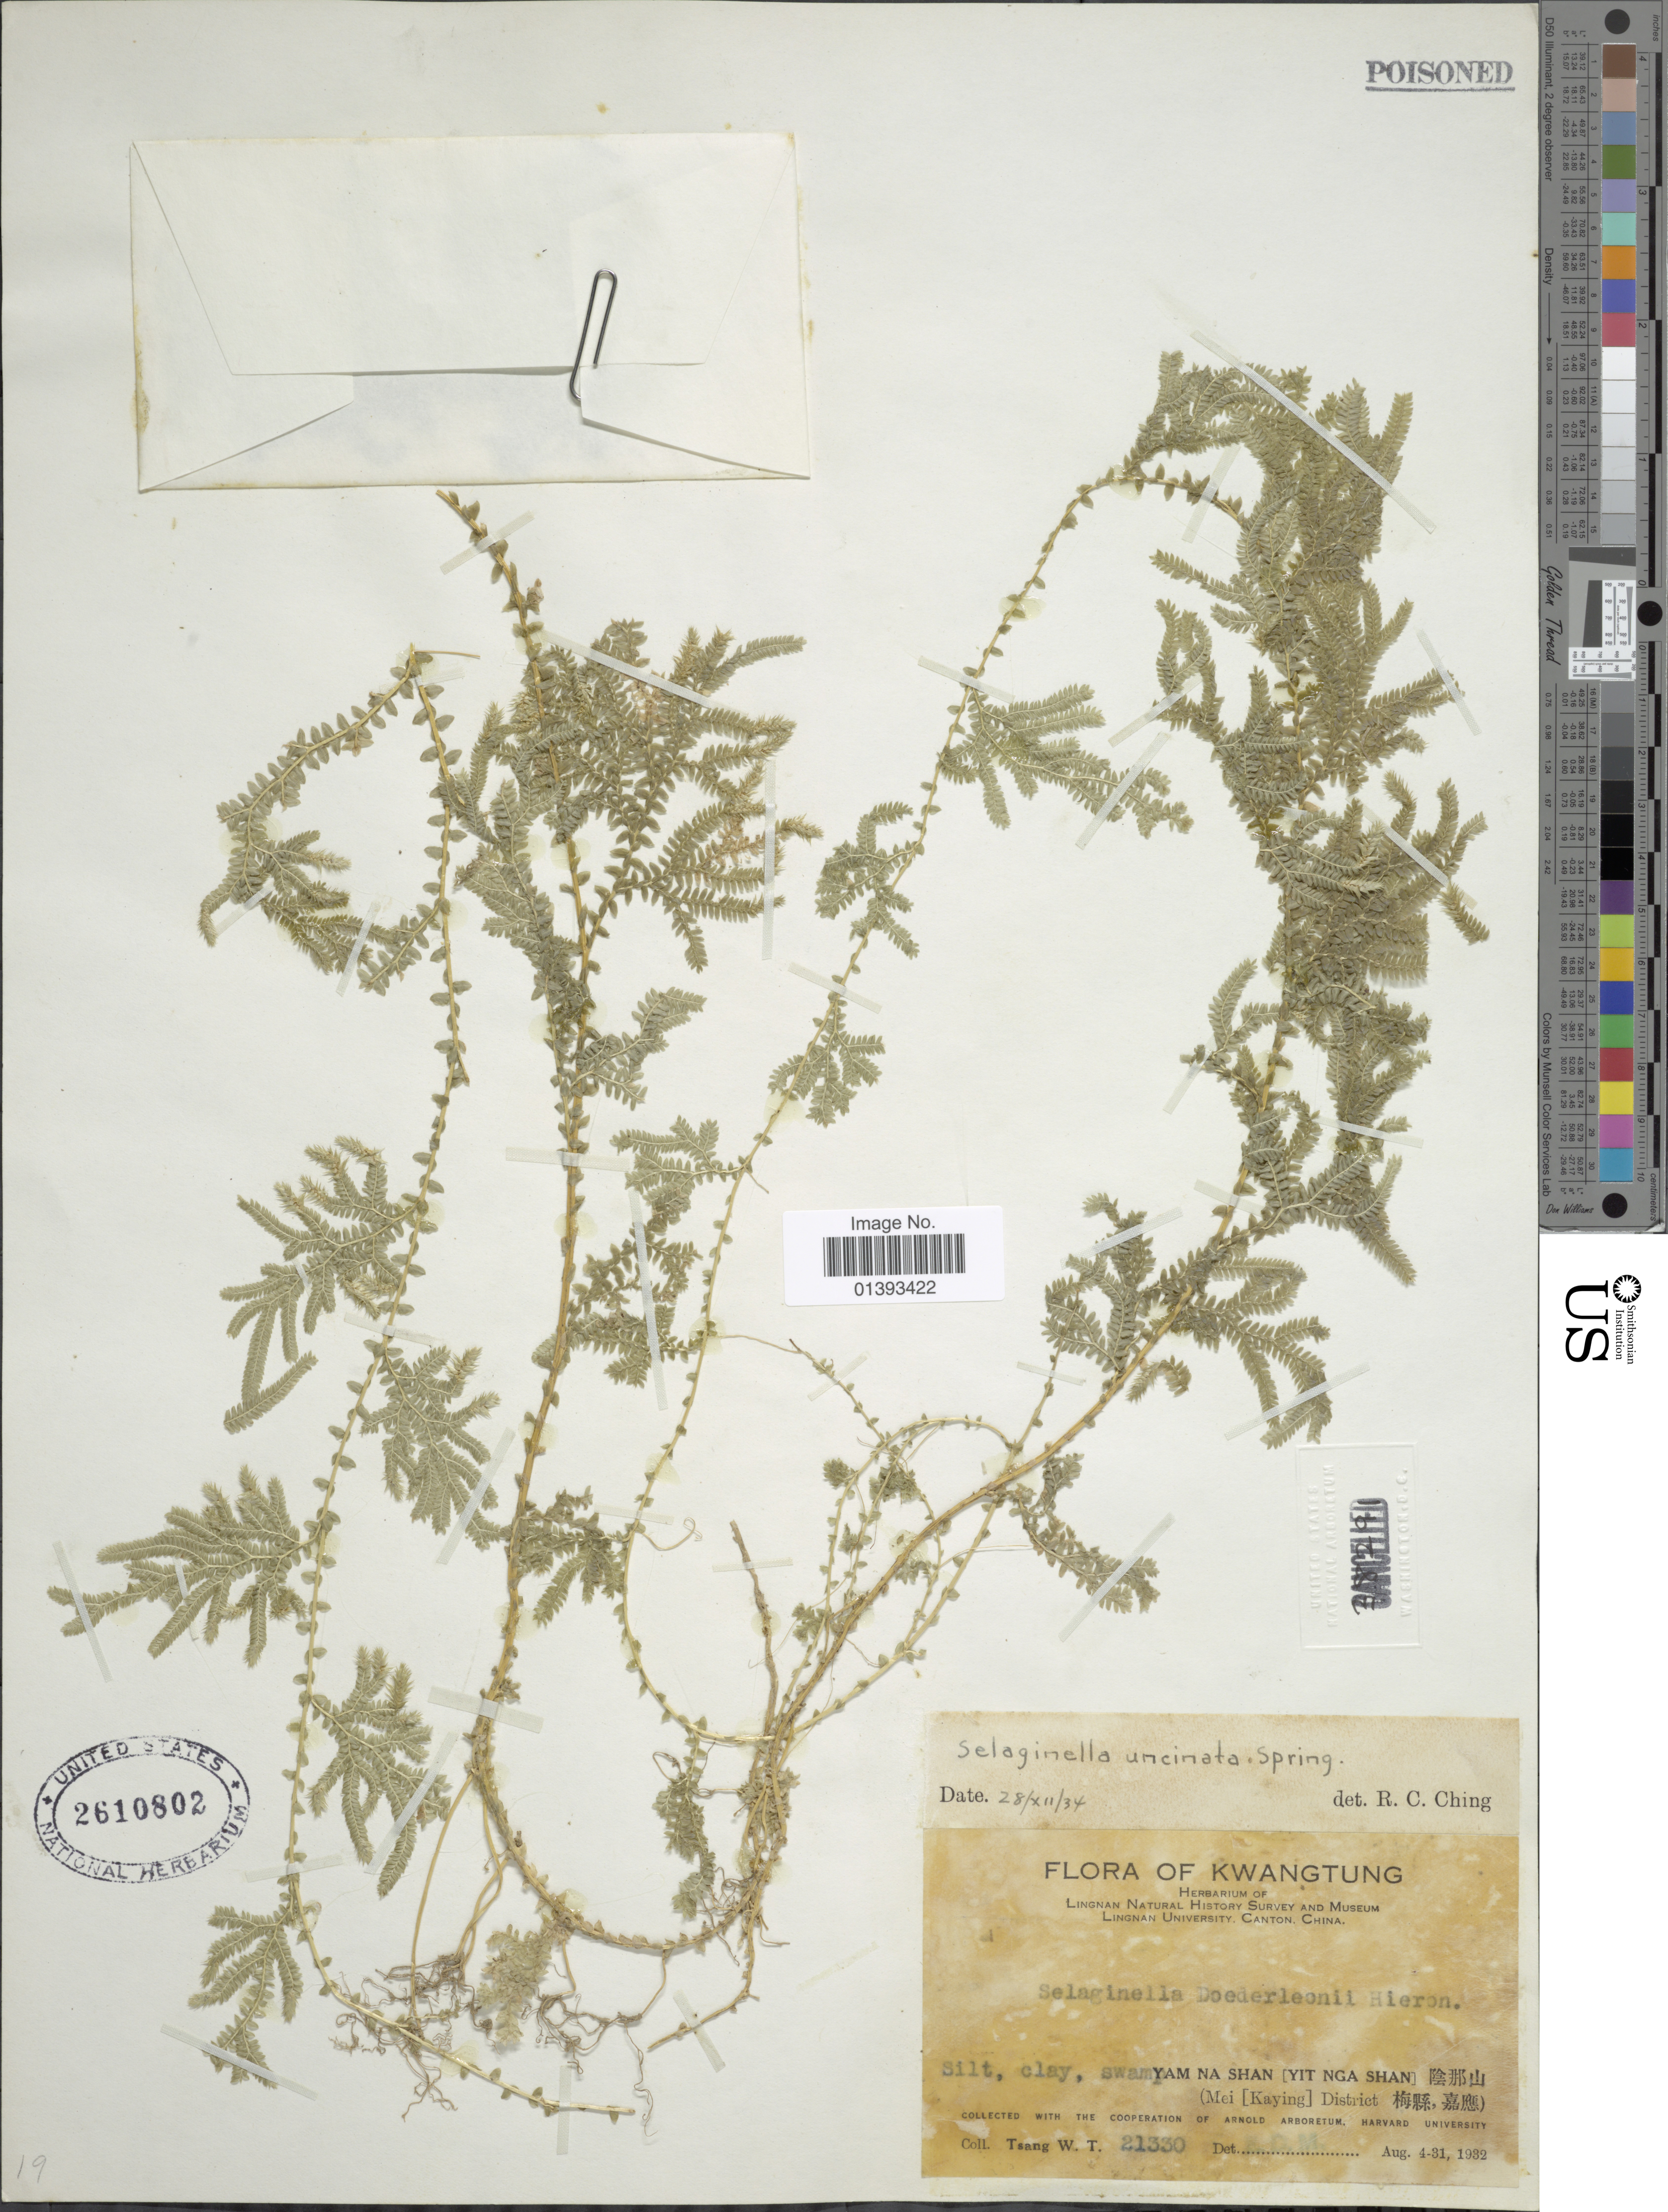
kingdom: Plantae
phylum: Tracheophyta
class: Lycopodiopsida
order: Selaginellales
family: Selaginellaceae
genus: Selaginella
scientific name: Selaginella uncinata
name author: (Desr. ex Poir.) Spring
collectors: W. T. Tsang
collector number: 21330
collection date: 1932-08-04/1932-08-31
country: China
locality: Kwangtung, Yam Na Shan(Yit Nga Shan)(Mei(Kaying) District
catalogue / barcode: US 2610802